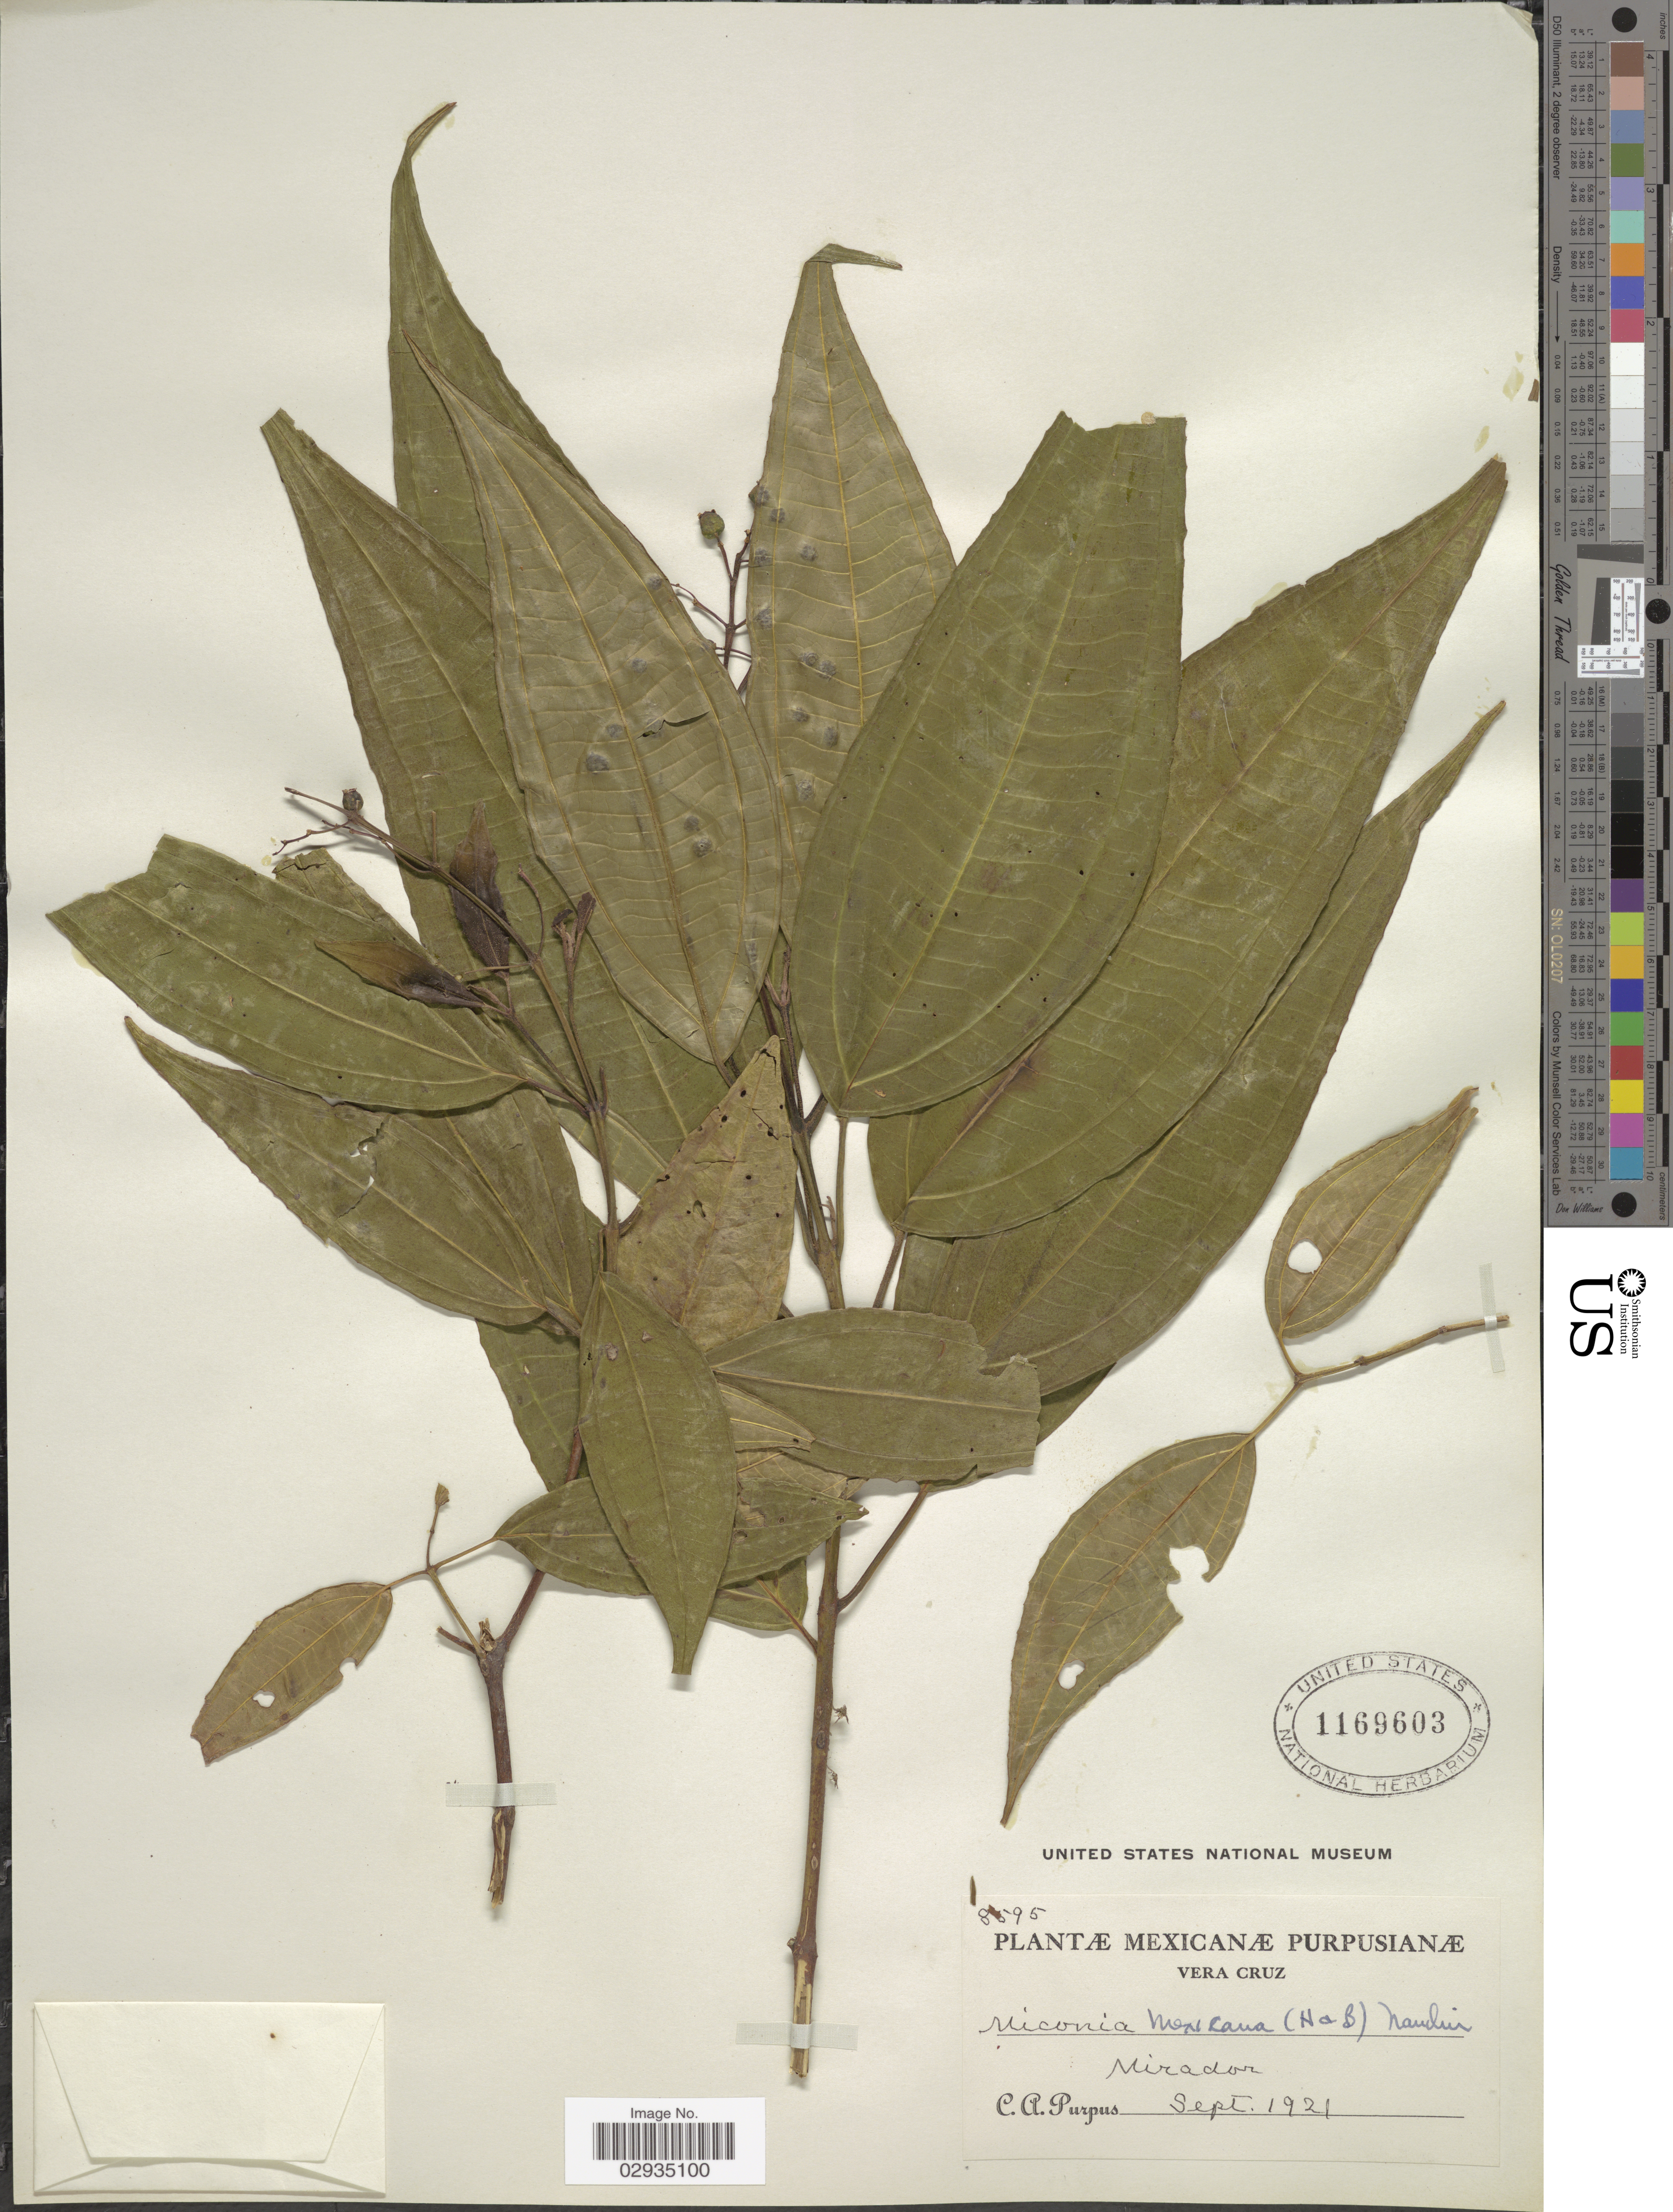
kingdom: Plantae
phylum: Tracheophyta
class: Magnoliopsida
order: Myrtales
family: Melastomataceae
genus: Miconia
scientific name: Miconia mexicana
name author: (Bonpl.) Naudin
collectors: C. A. Purpus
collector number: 8595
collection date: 1921-09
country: Mexico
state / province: Veracruz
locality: Mexicanæ Purpusianæ. Vera Cruz. Mirador.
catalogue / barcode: US 1169603